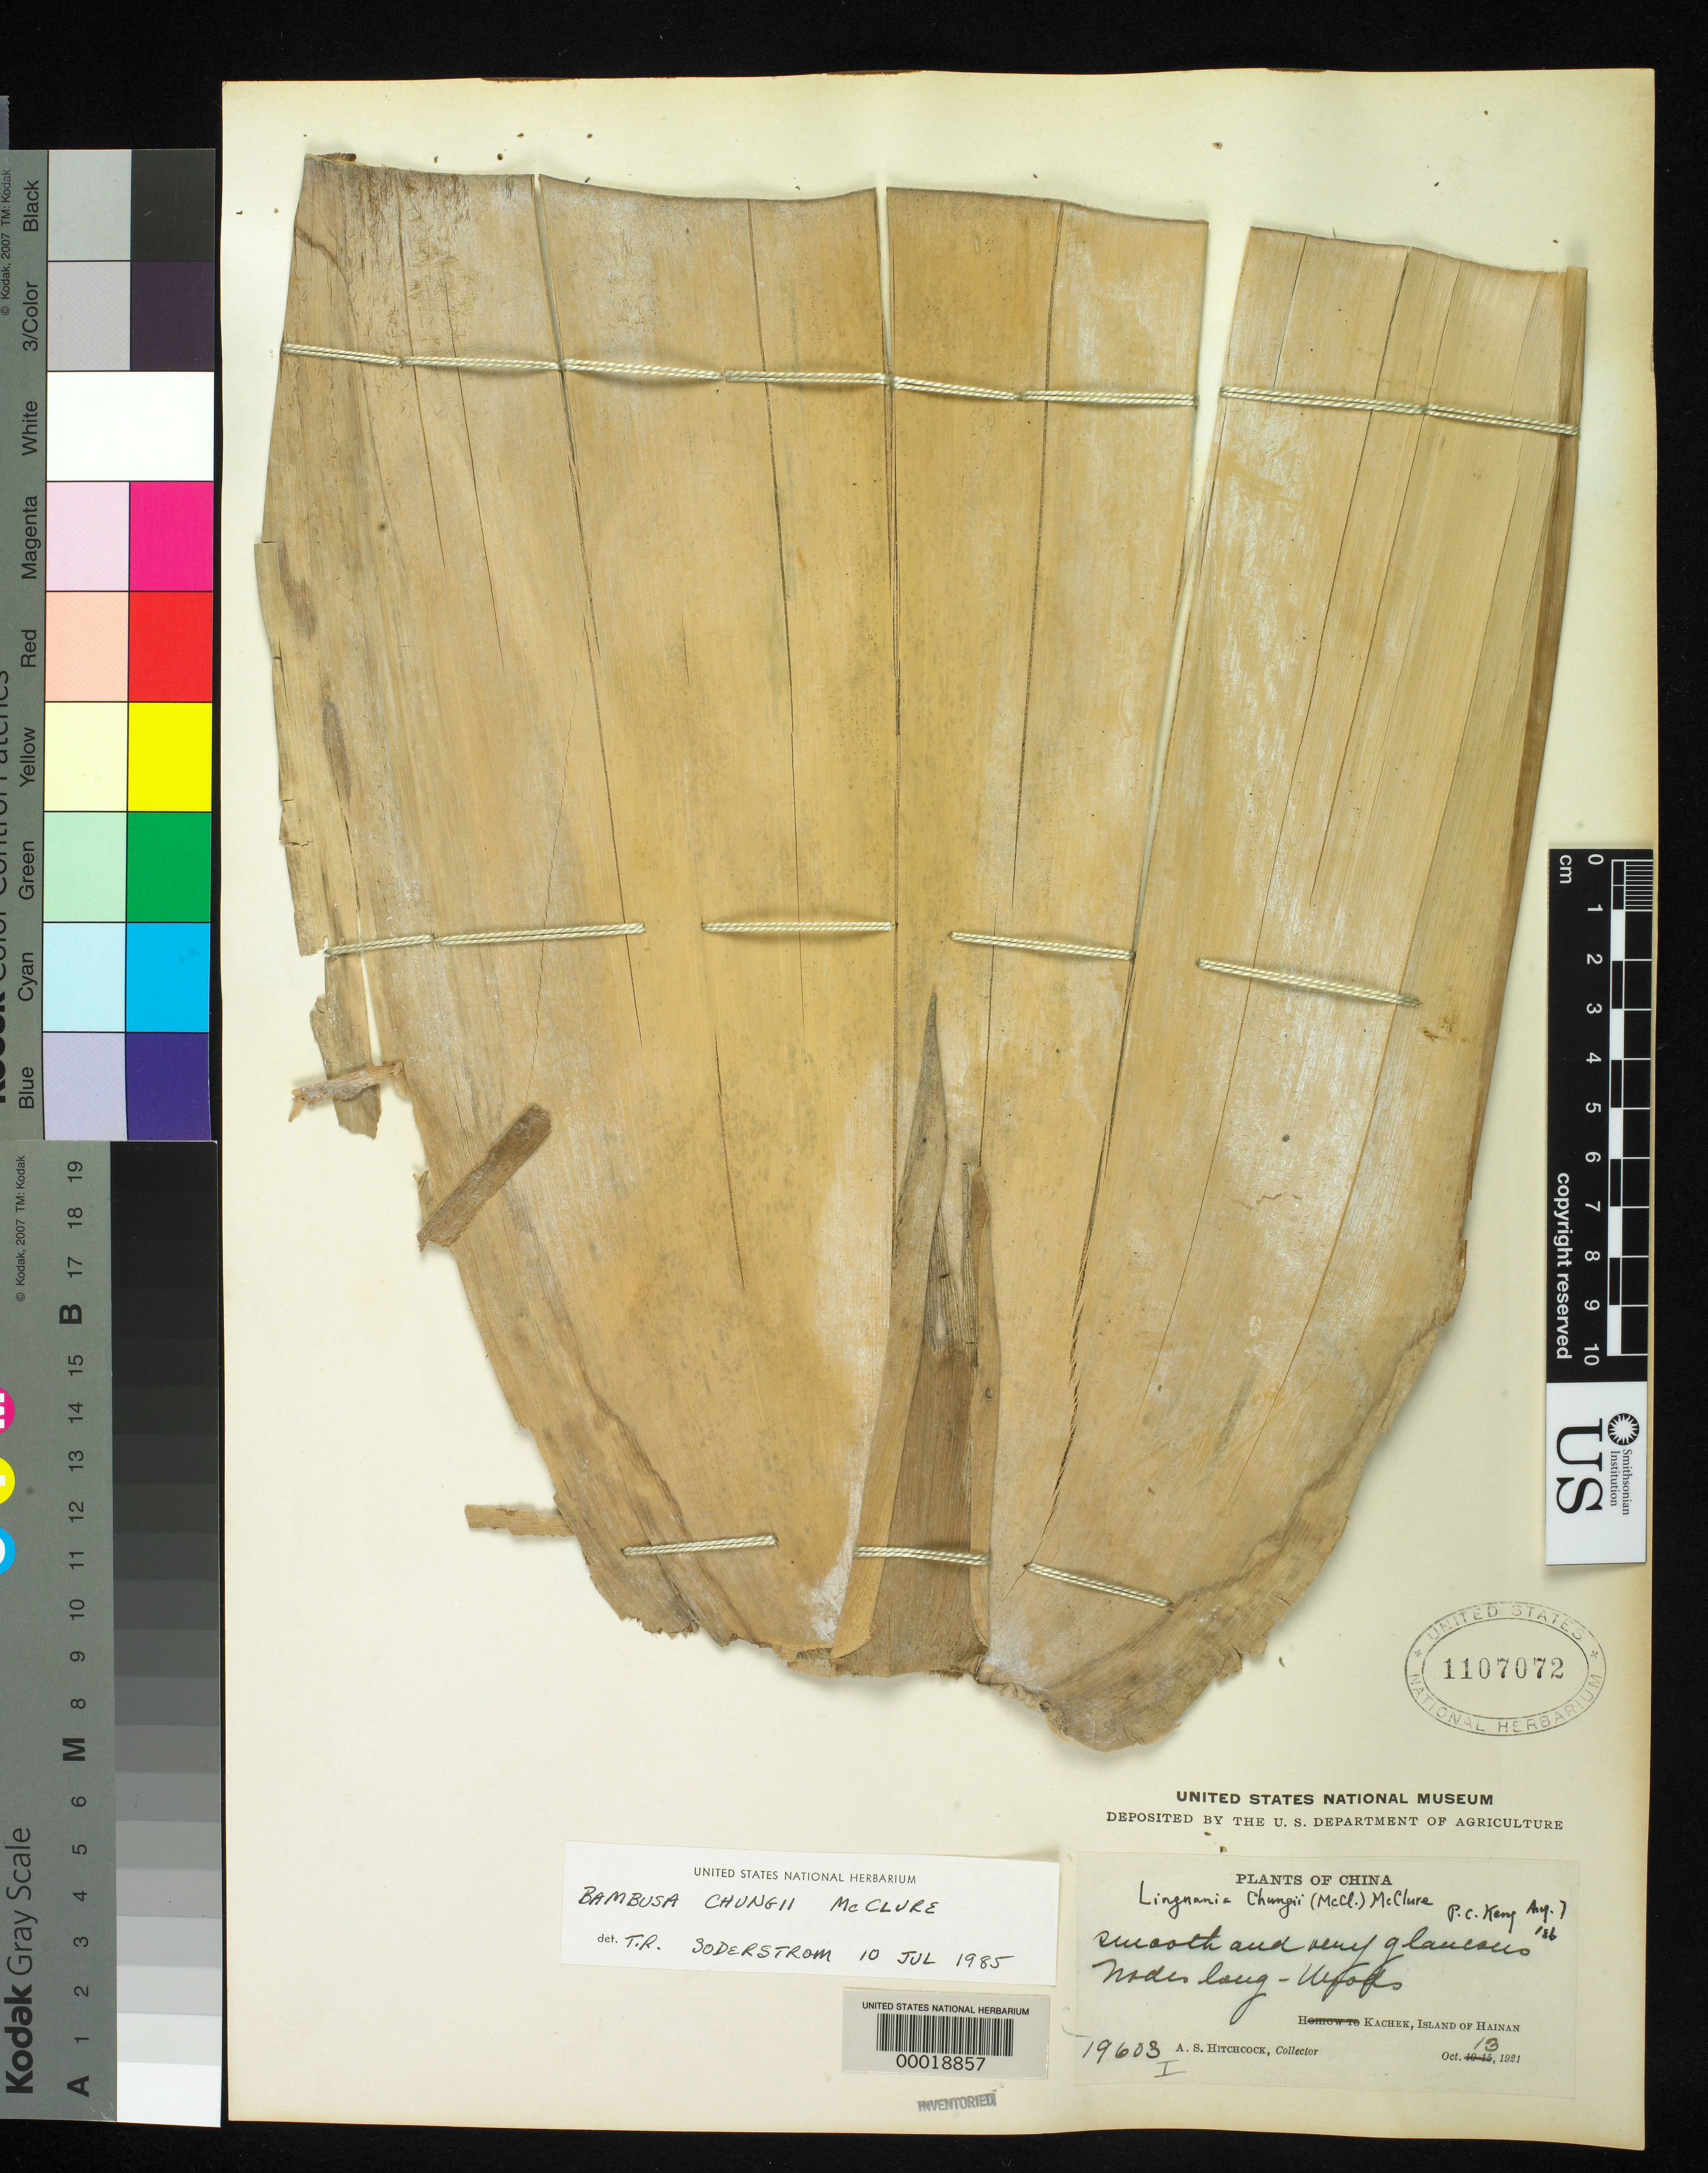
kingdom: Plantae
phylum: Tracheophyta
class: Liliopsida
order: Poales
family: Poaceae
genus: Bambusa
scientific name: Bambusa chungii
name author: McClure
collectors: A. S. Hitchcock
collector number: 19603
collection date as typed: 13 Oct 1921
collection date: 1921-10-13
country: China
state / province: Hainan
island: Hainan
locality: Kachek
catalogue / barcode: US 1107072